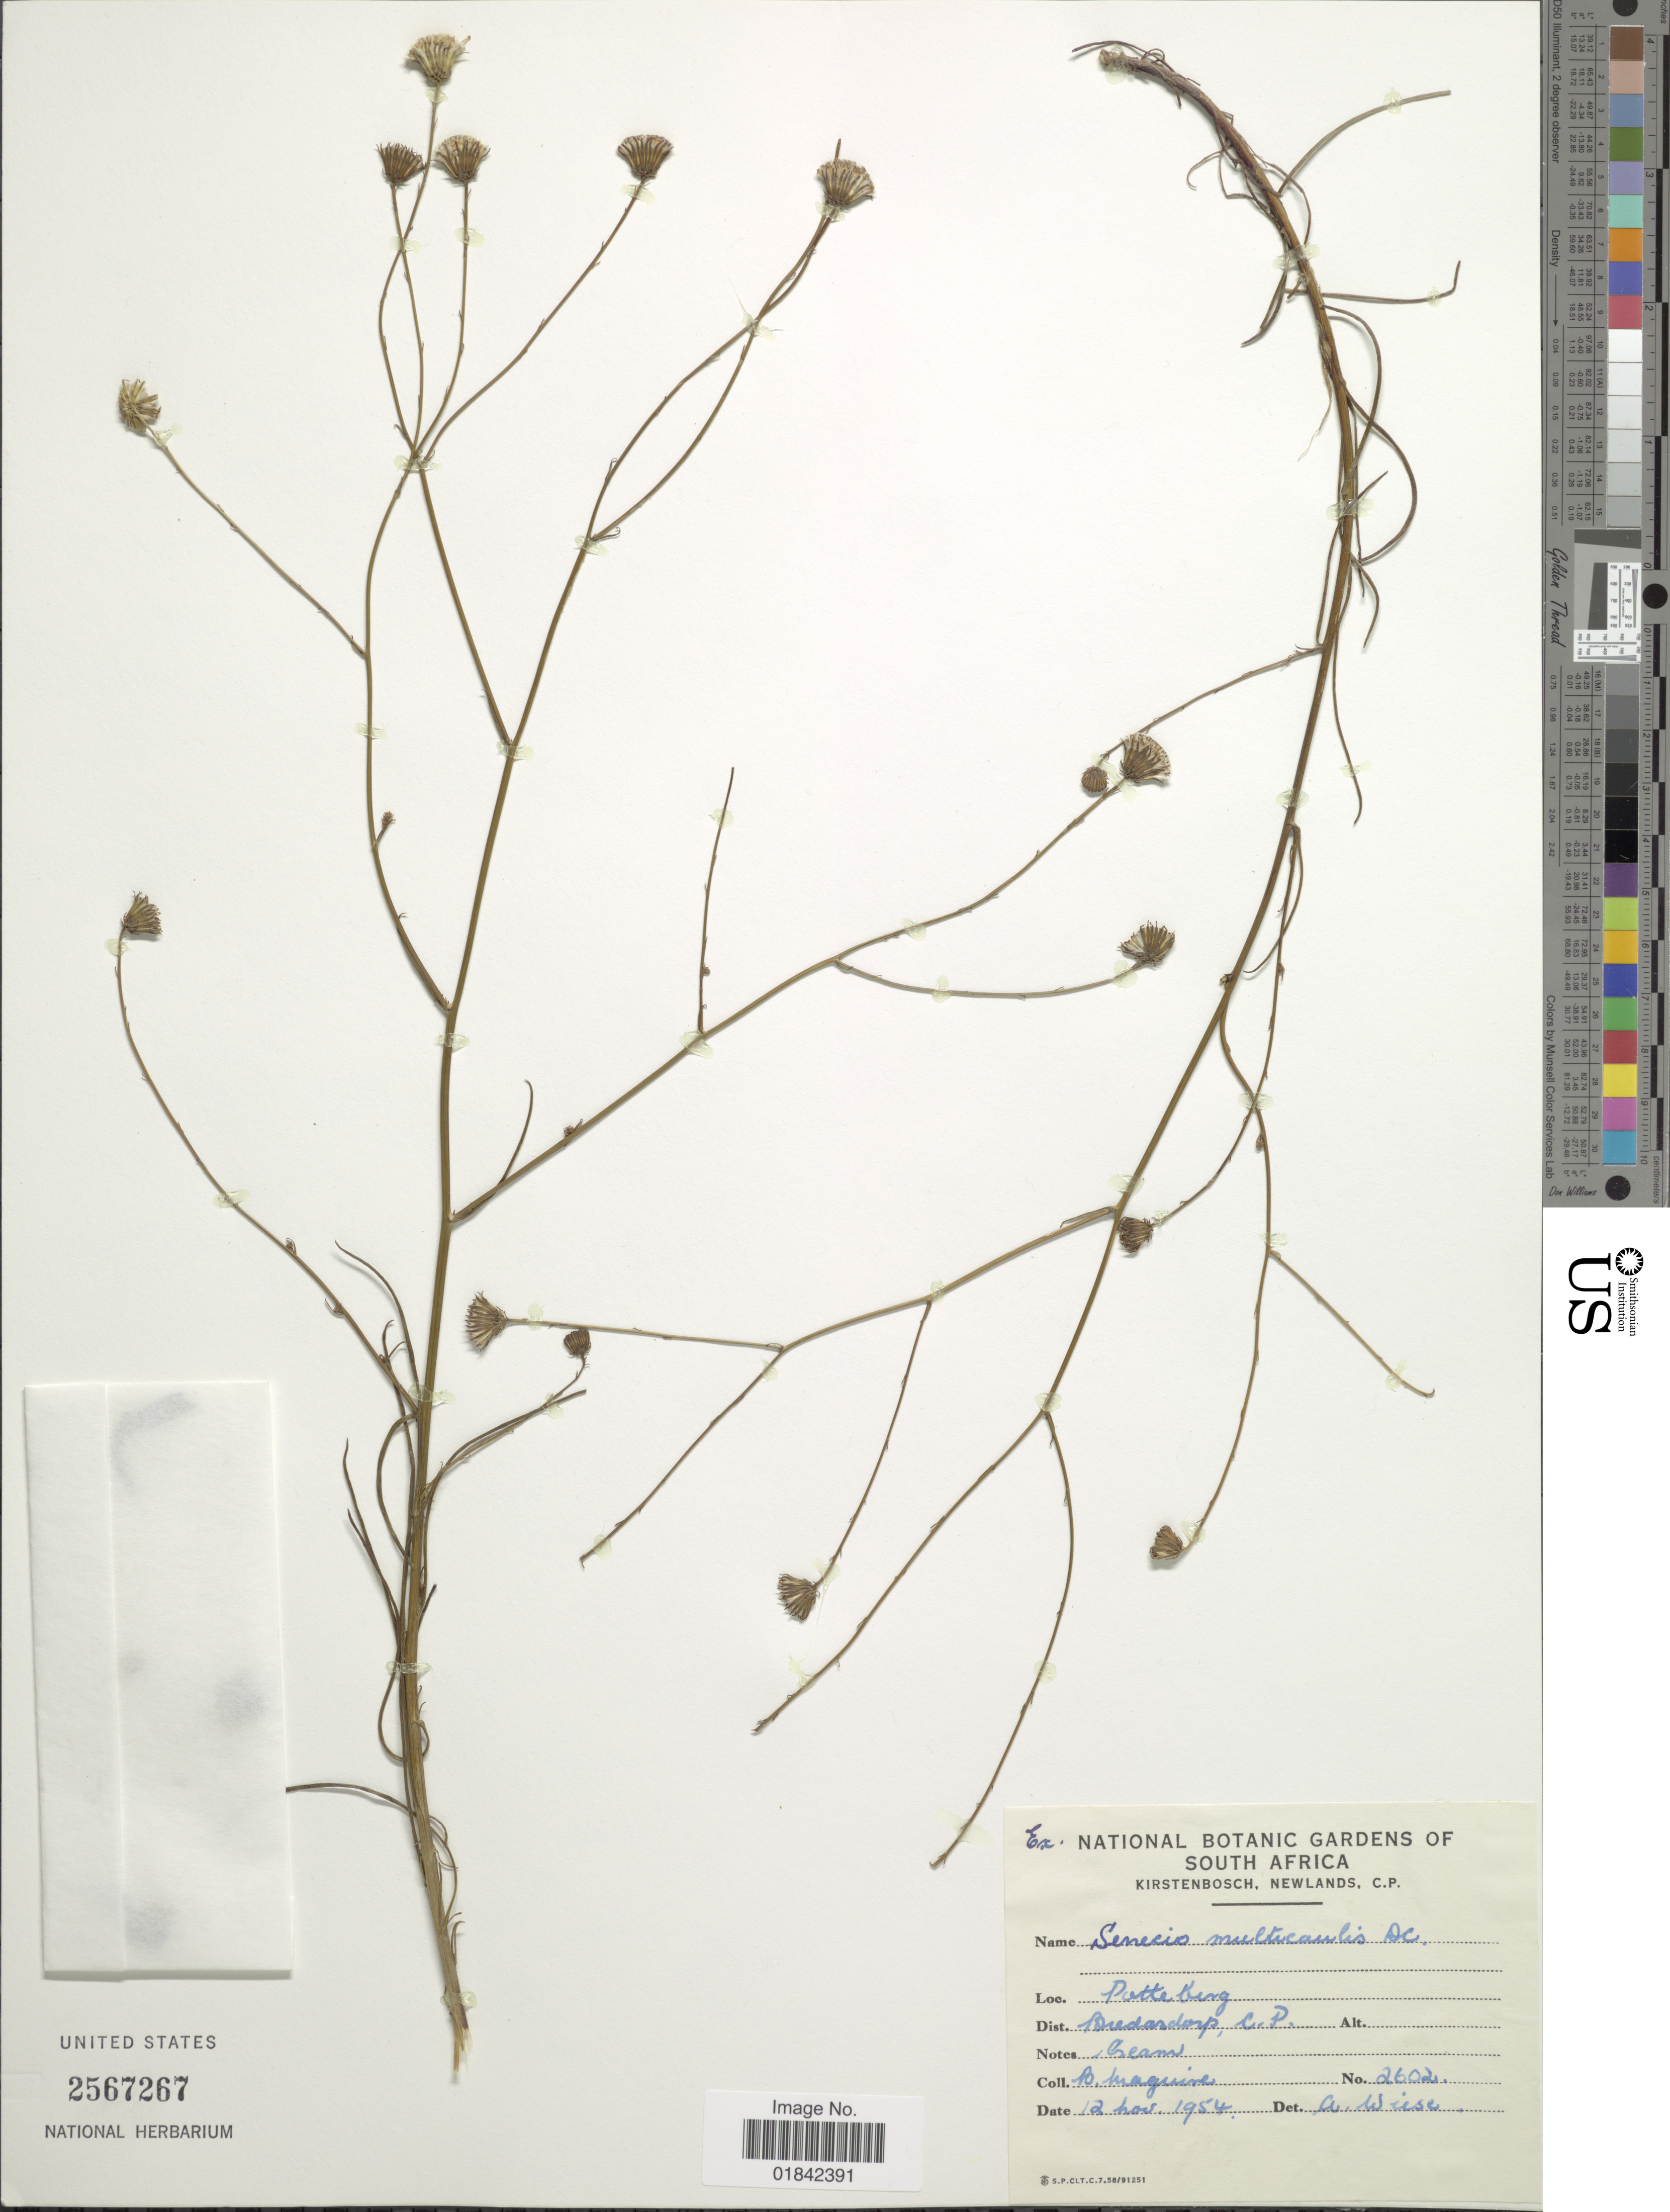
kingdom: Plantae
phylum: Tracheophyta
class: Magnoliopsida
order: Asterales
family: Asteraceae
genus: Senecio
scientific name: Senecio multicaulis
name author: DC.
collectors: B. Maguire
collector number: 2602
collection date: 1954-11-12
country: South Africa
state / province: Western Cape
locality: Potteberg, Budardorp, C. P.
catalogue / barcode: US 2567267